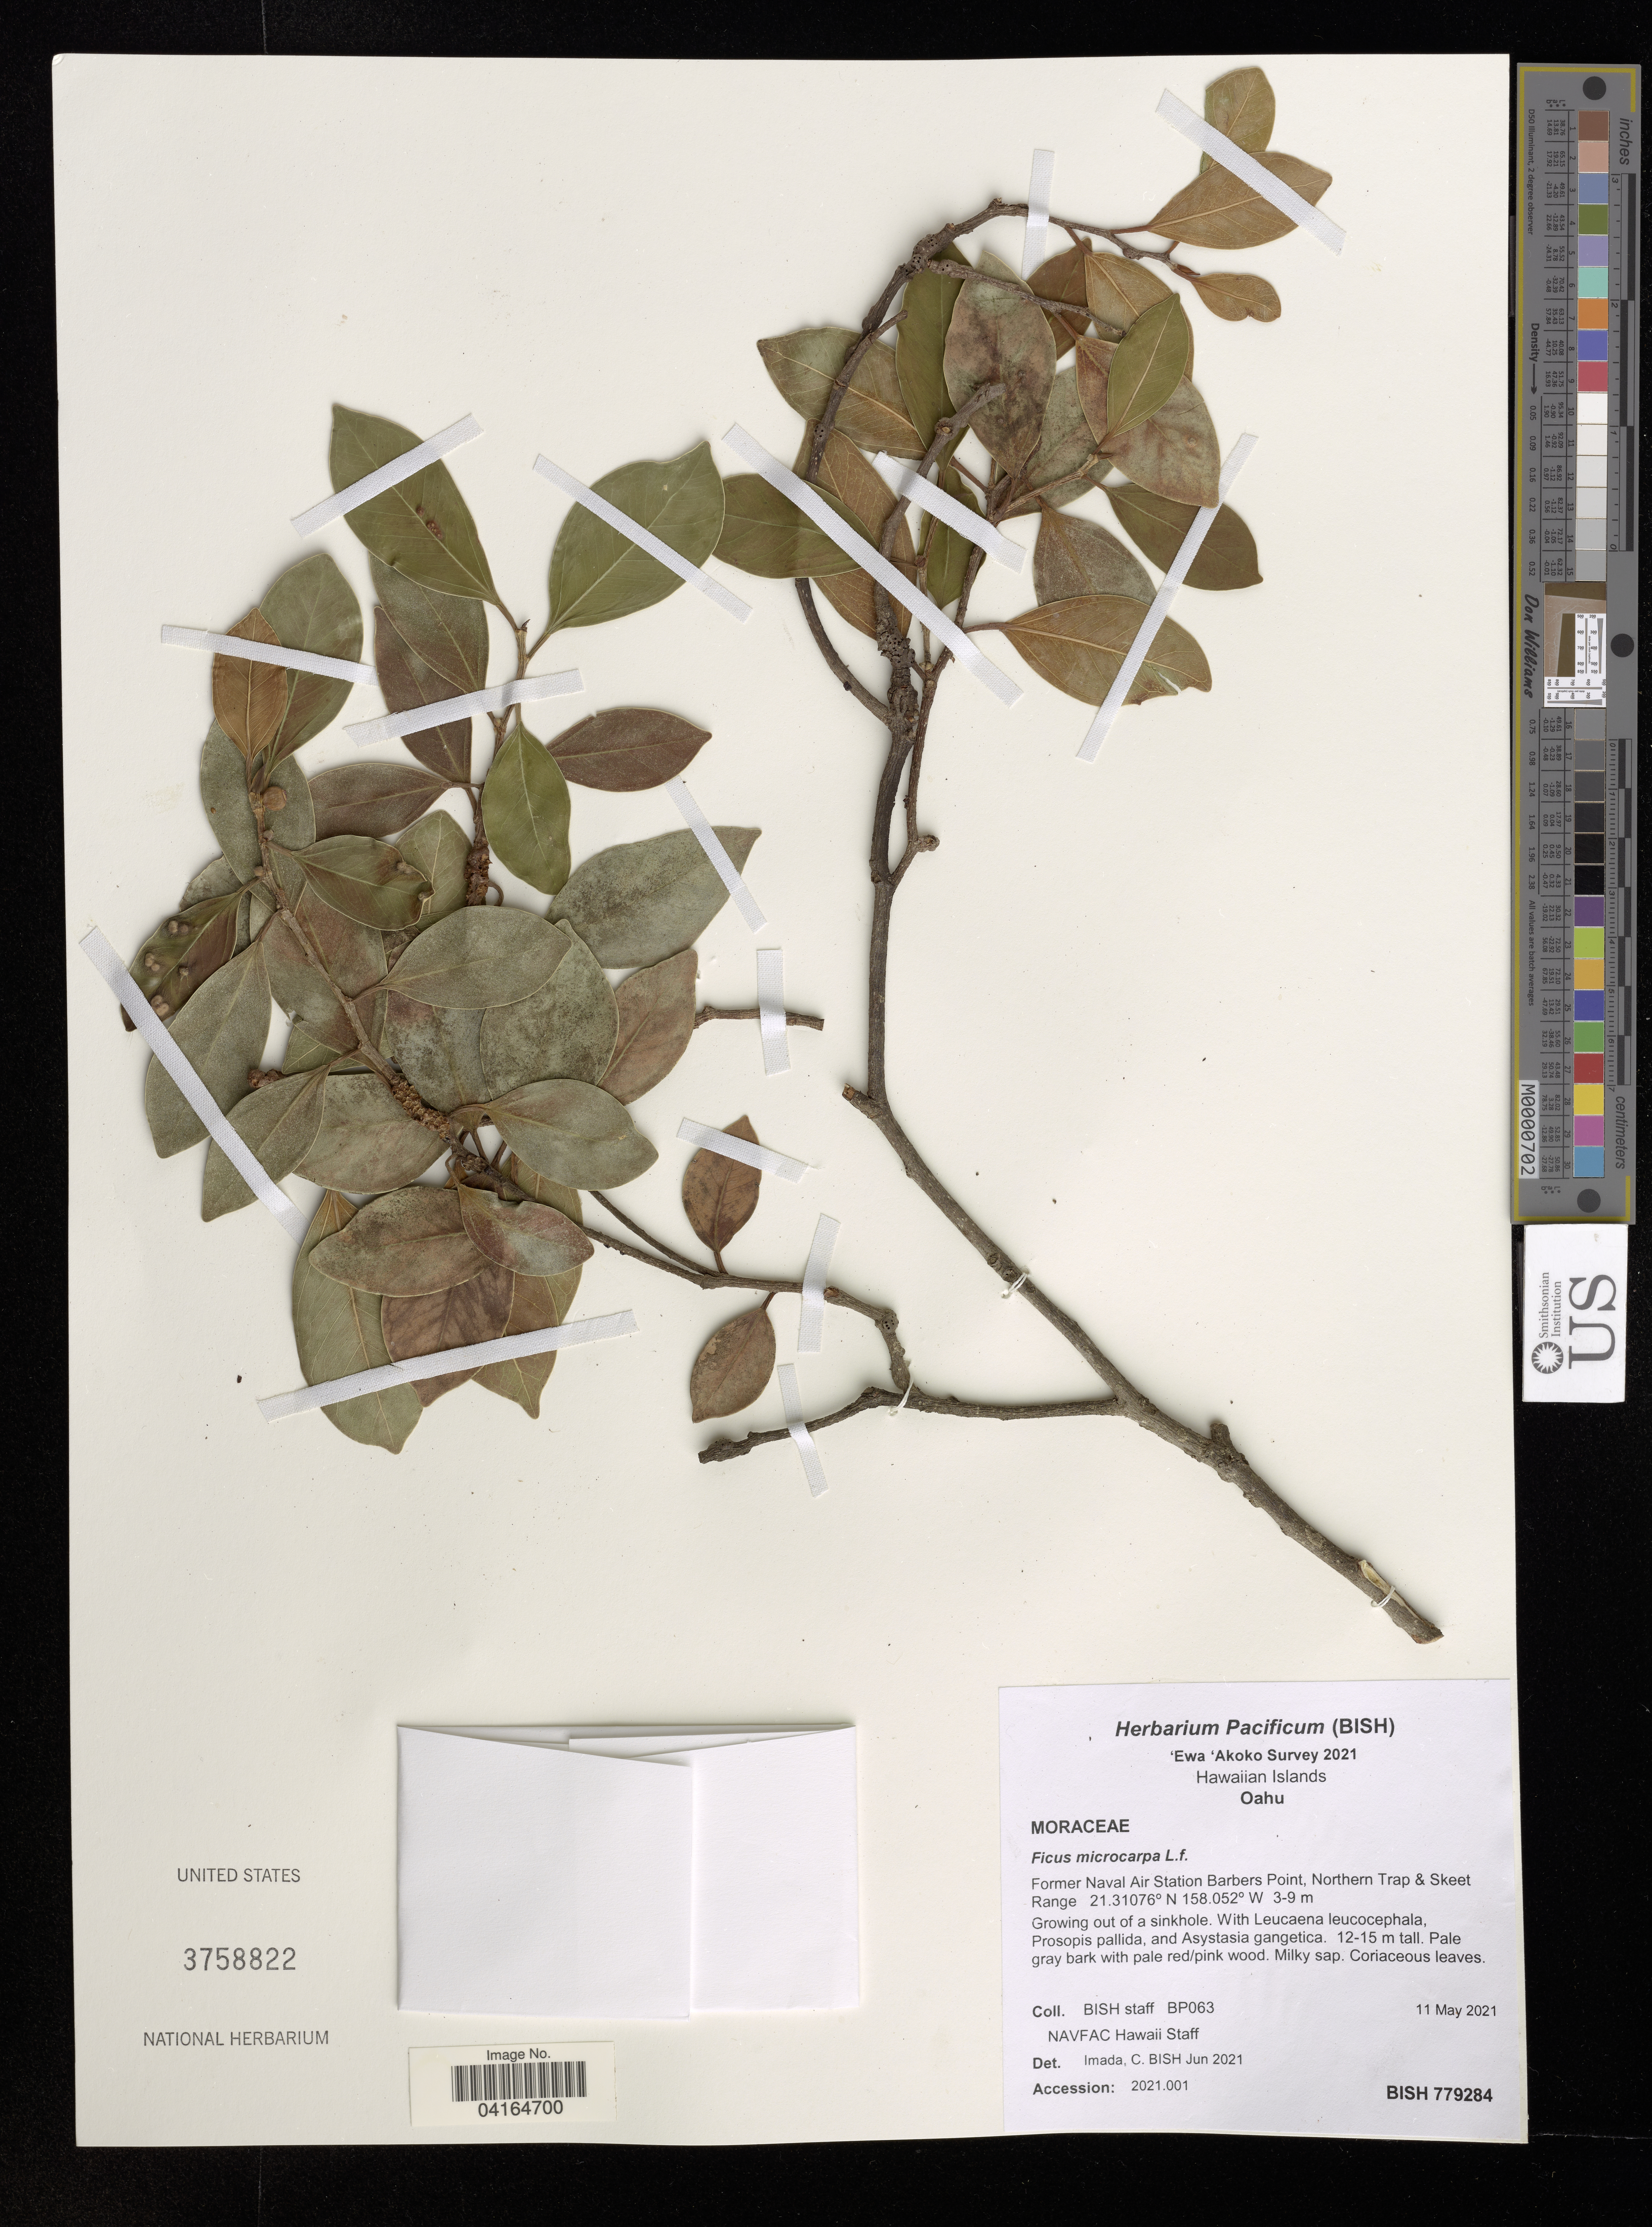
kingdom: Plantae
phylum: Tracheophyta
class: Magnoliopsida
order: Rosales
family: Moraceae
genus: Ficus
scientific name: Ficus microcarpa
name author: L. f.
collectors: Bernice P. Bishop Museum & N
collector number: BP063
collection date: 2021-05-11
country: United States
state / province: Hawaii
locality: Hawaiian Islands. Oahu. Former Naval Air Station Barbers Point, Northern Trap & Skeet Range.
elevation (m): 3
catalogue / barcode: US 3758822